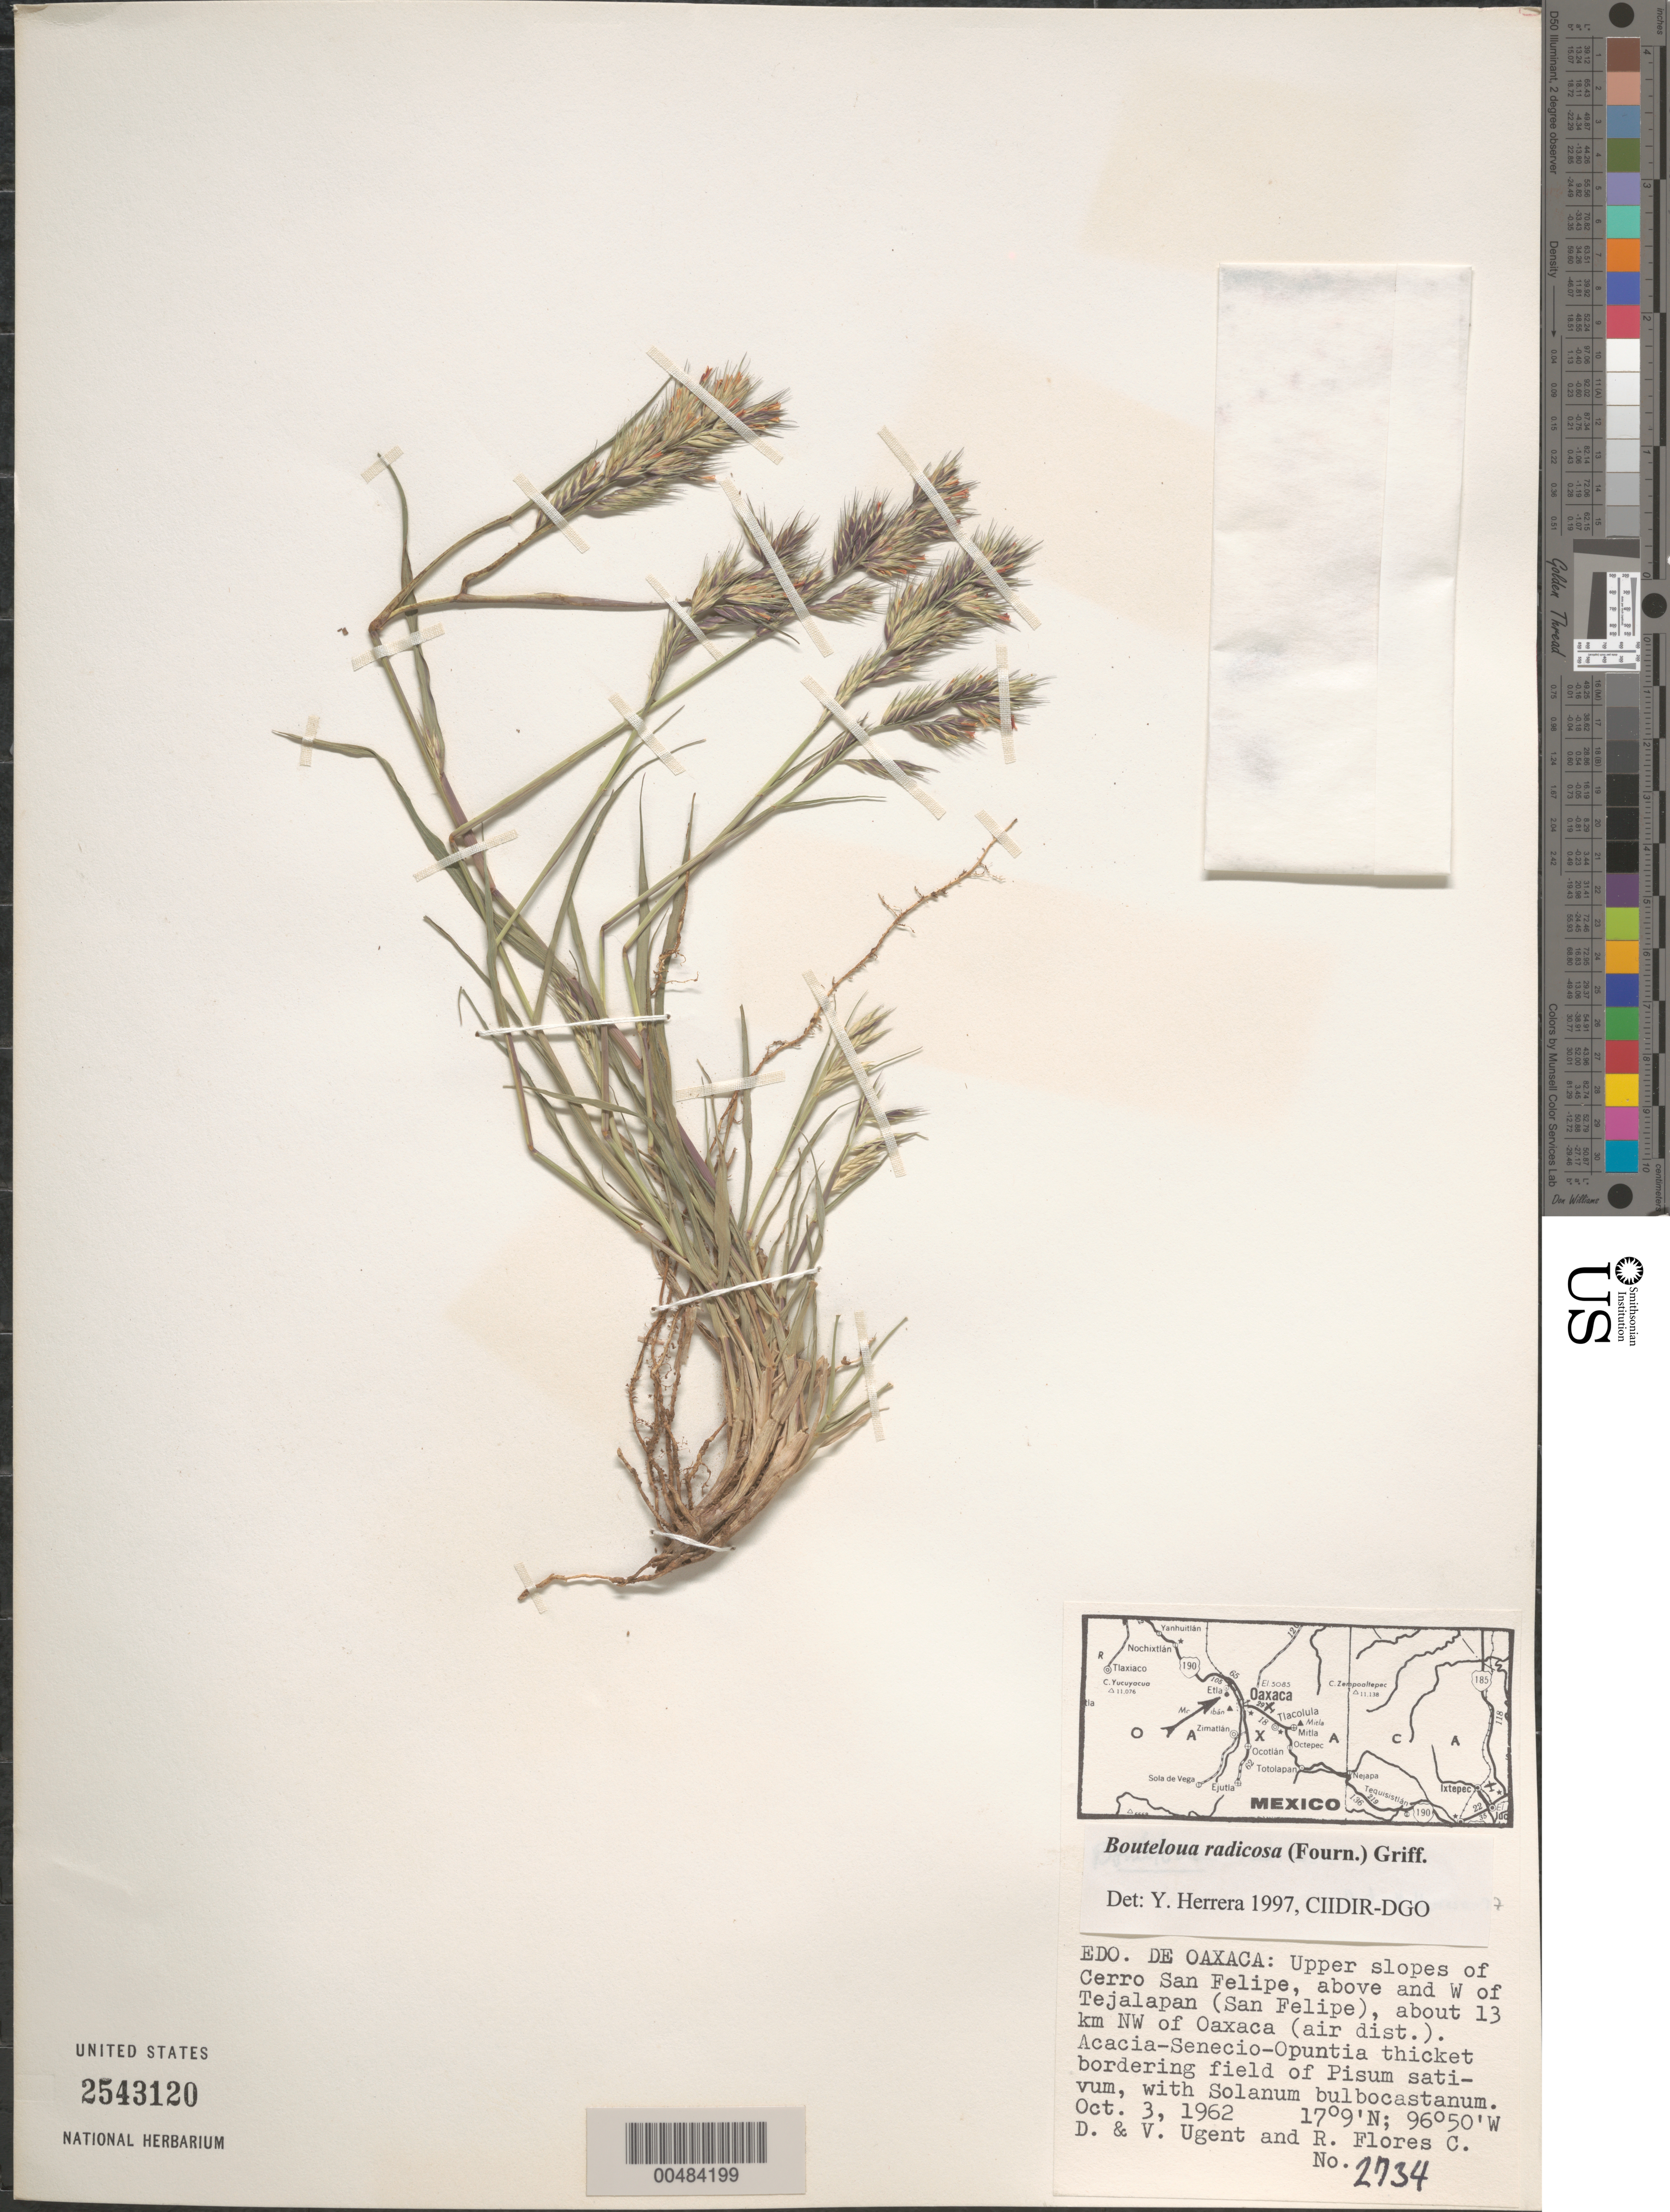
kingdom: Plantae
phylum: Tracheophyta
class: Liliopsida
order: Poales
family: Poaceae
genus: Bouteloua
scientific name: Bouteloua radicosa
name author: (E. Fourn.) Griffiths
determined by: Herrera Arrieta, Y., (CIIDIR), Instituto Politecnico Nacional (MEXICO)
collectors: D. Ugent, V. Ugent & R. Flores-C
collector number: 2734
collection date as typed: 3 Oct 1962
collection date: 1962-10-03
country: Mexico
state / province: Oaxaca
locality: Upper slopes of Cerro San Felipe, above and W of Tejalapan (San Felipe), about 13 km NW of Oaxaca (air dist)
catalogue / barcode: US 2543120